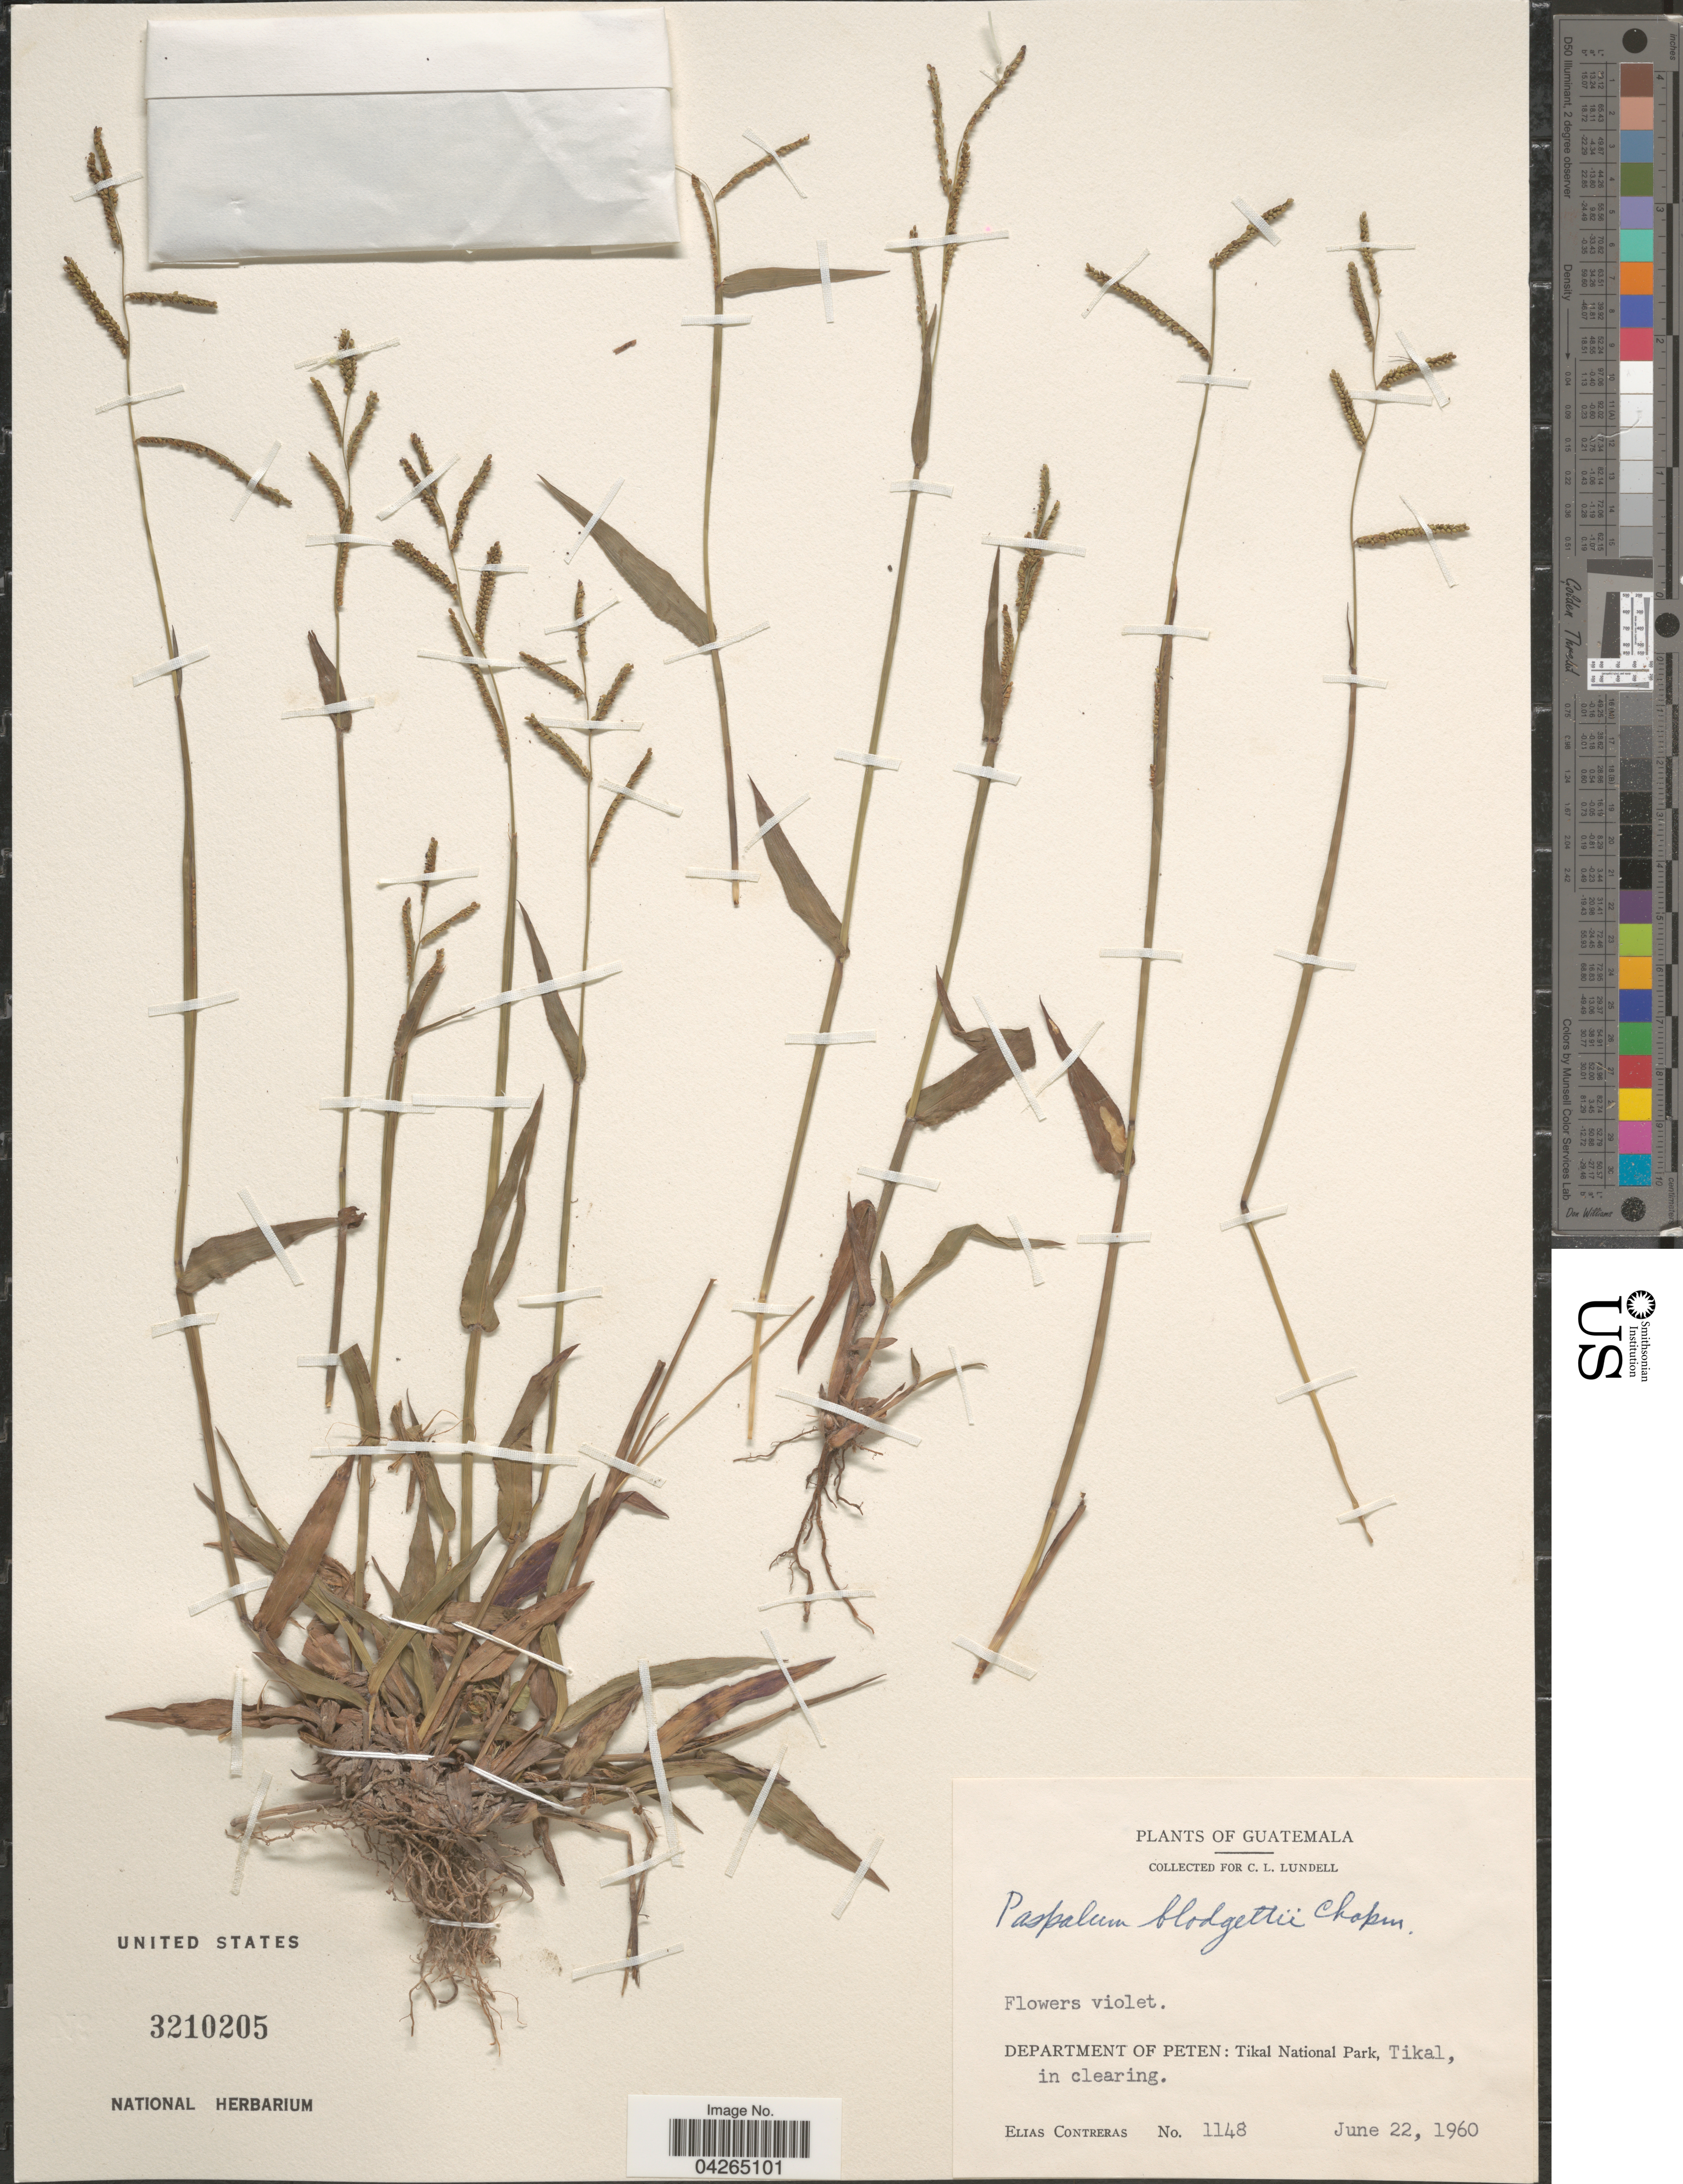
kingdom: Plantae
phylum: Tracheophyta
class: Liliopsida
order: Poales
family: Poaceae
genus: Paspalum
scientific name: Paspalum blodgettii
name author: Chapm.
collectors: E. Contreras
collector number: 1148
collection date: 1960-06-22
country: Guatemala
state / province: El Peten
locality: Department of Peten: Tikal National Park, Tikal, in clearing.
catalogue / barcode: US 3210205